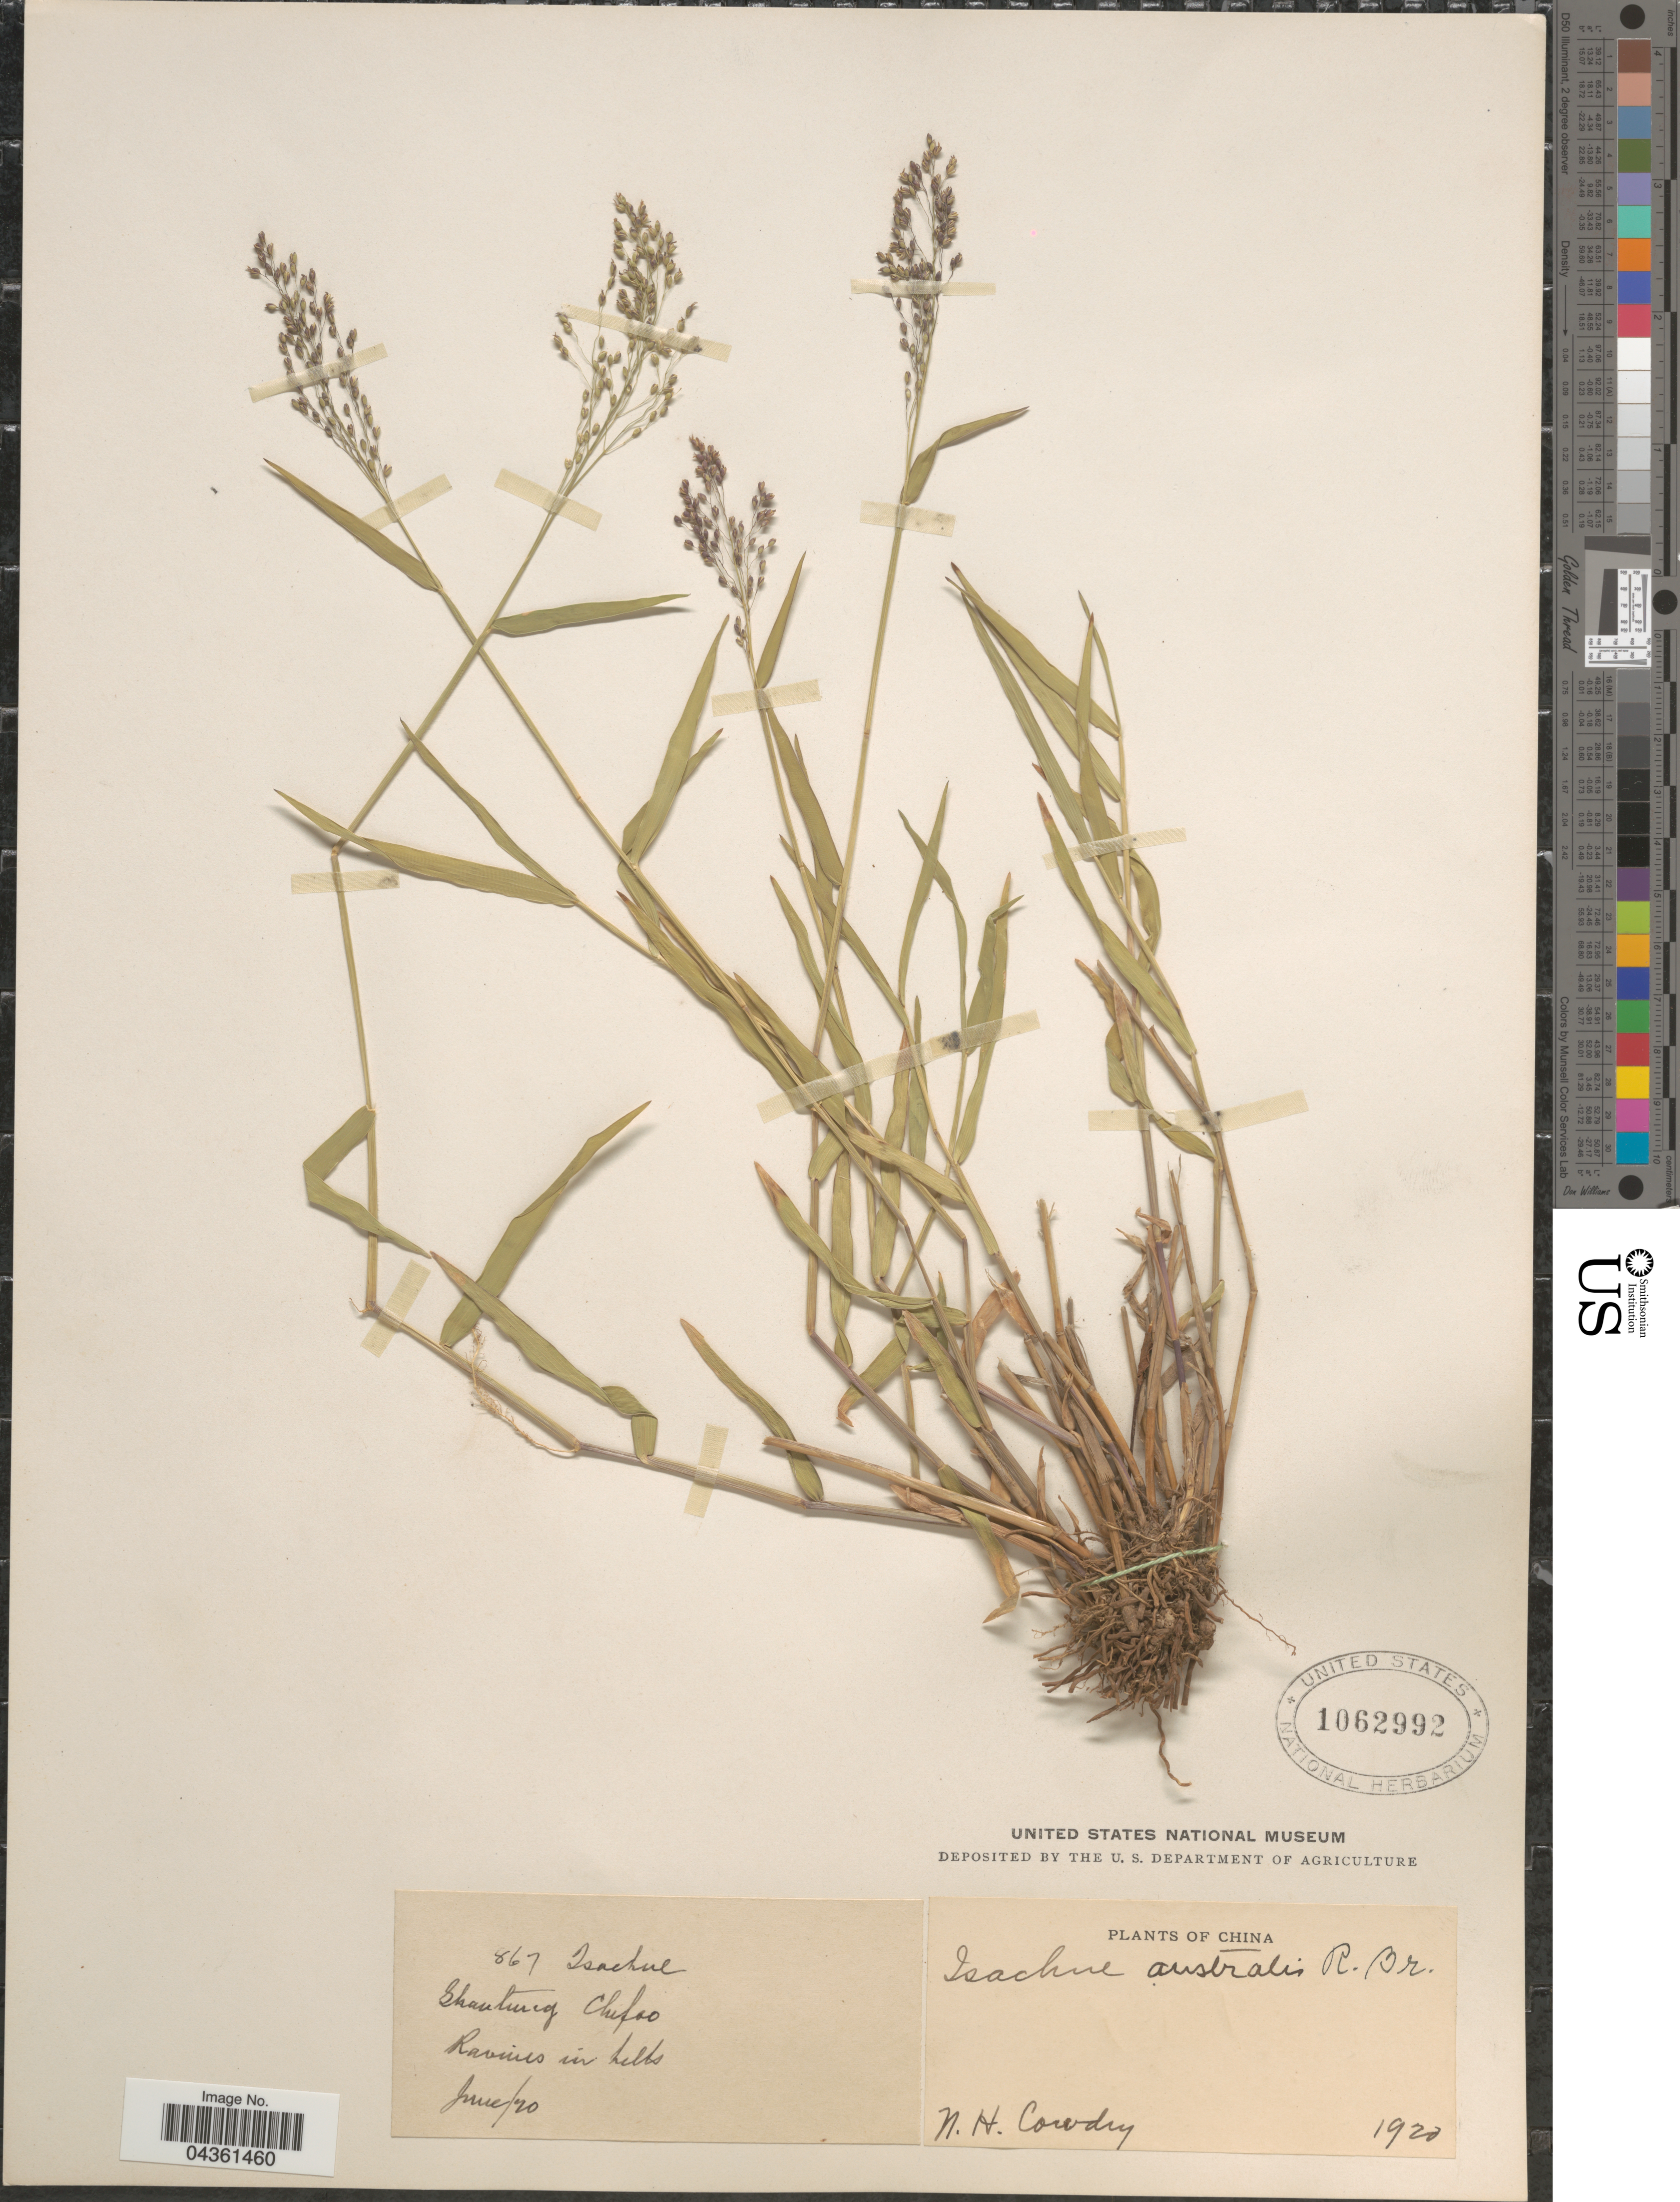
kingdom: Plantae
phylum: Tracheophyta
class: Liliopsida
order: Poales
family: Poaceae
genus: Isachne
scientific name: Isachne globosa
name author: (Thunb.) Kuntze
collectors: N. H. Cowdry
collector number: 867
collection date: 1920-06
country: China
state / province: Shandong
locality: Shantung Chefoo.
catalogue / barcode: US 1062992